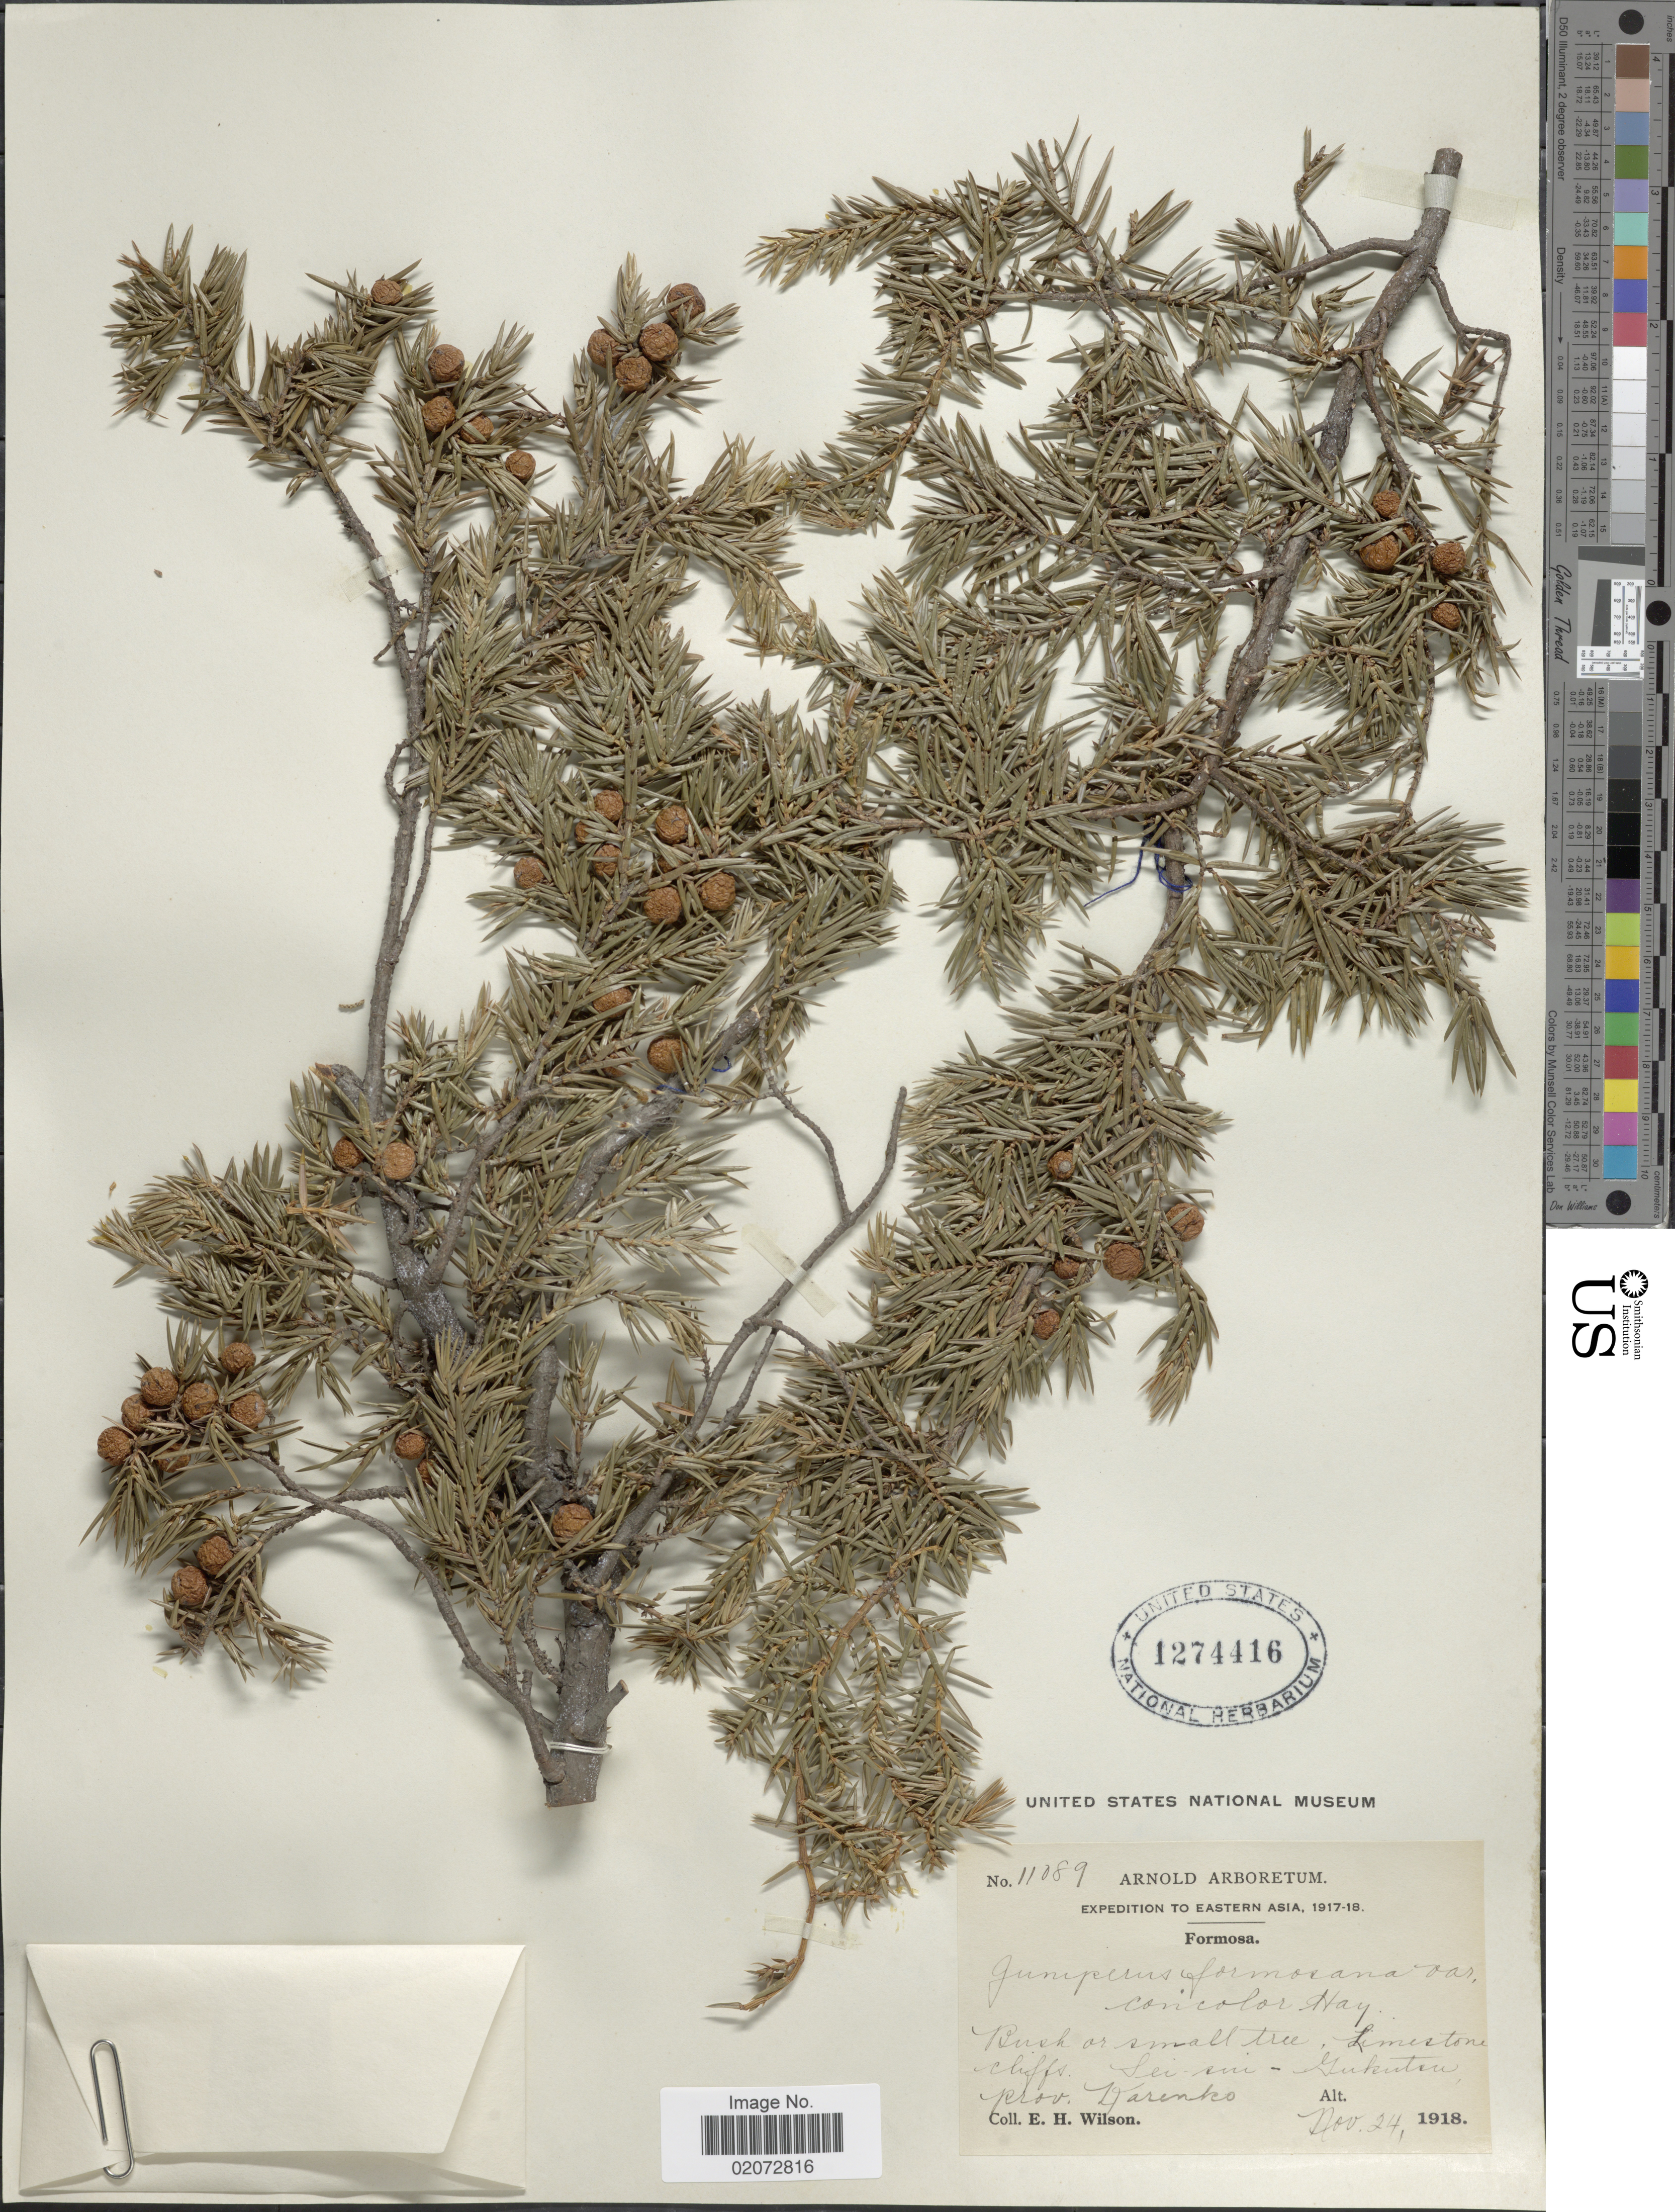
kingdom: Plantae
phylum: Tracheophyta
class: Pinopsida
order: Pinales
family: Cupressaceae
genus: Juniperus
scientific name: Juniperus formosana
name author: Hayata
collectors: E. Wilson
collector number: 11089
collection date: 1918-11-24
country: Taiwan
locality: Eastern Asia, Formosa, Sei-sui-Gukuteu. Prov. Karenko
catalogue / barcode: US 1274416